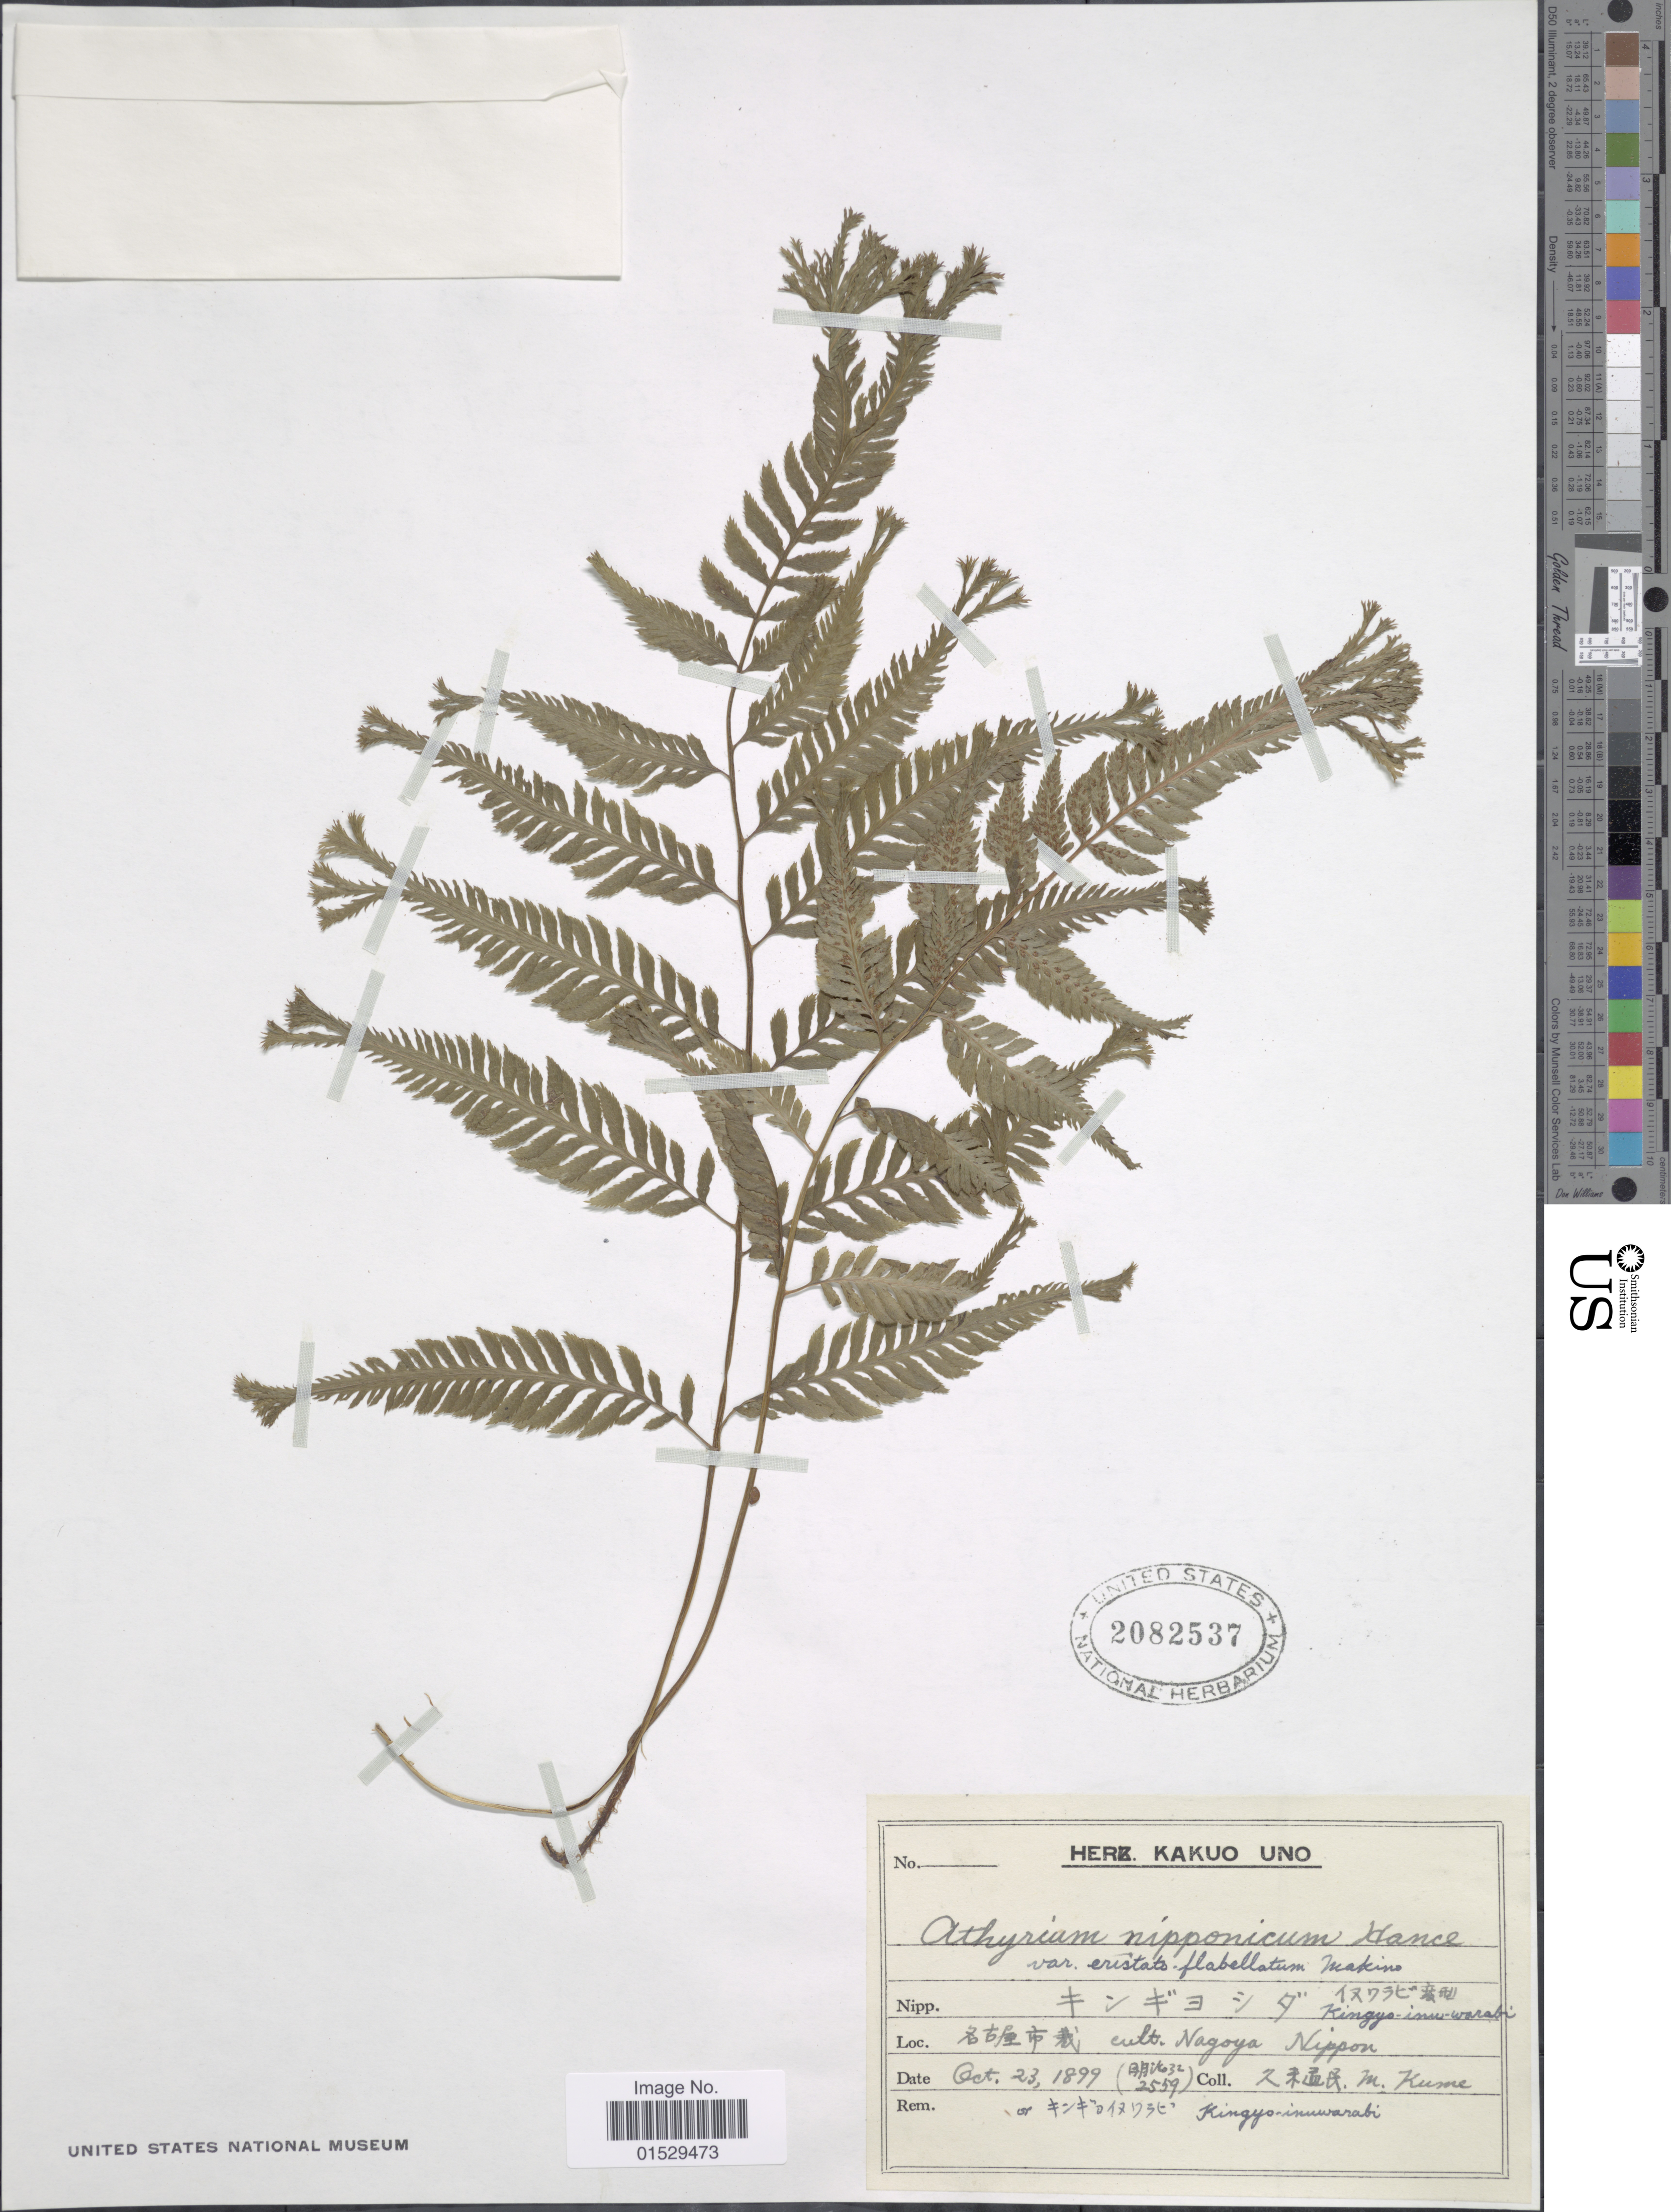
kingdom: Plantae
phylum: Tracheophyta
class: Polypodiopsida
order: Polypodiales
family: Athyriaceae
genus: Athyrium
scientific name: Athyrium nipponicum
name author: (Mett.) Hance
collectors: M. Kume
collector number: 2559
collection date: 1899-10-23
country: Japan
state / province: Aiti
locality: Nagoya, Nippon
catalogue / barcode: US 2082537